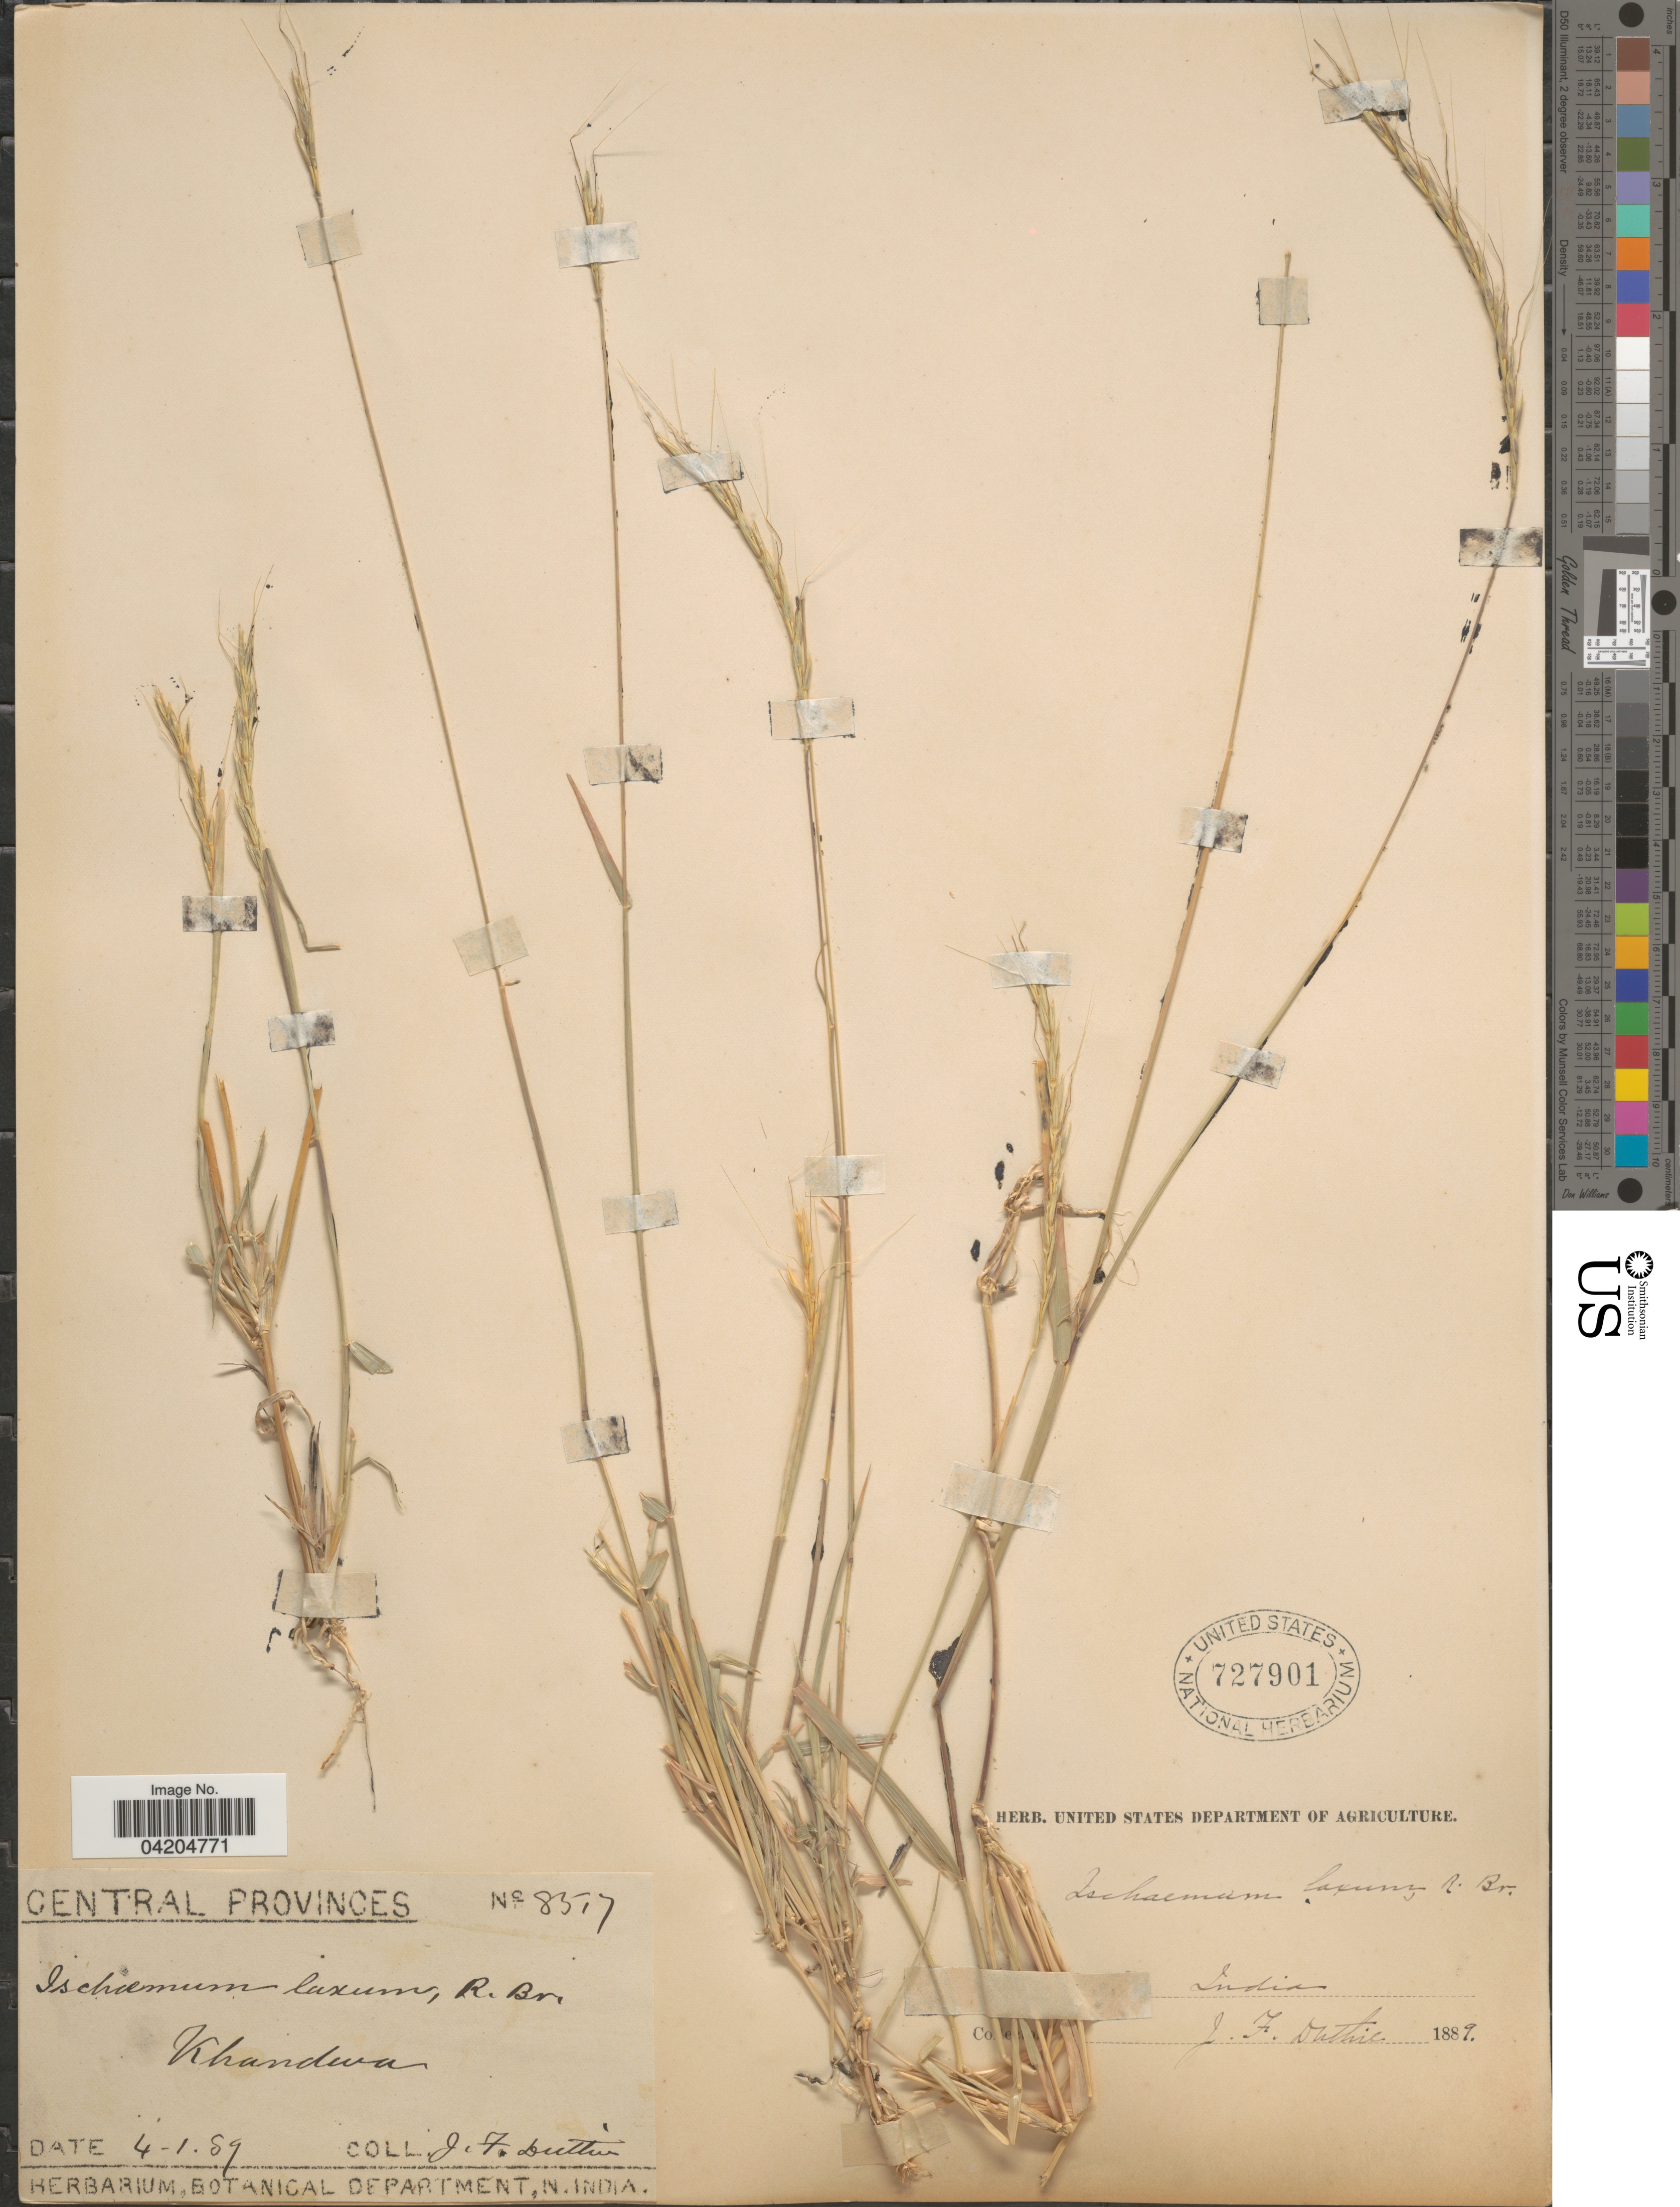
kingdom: Plantae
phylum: Tracheophyta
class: Liliopsida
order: Poales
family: Poaceae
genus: Sehima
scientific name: Sehima sulcatum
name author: (Hack.) A. Camus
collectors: J. F. Duthie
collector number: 8517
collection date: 1889-01-04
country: India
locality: Central Provinces. Khandwa.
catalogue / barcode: US 727901